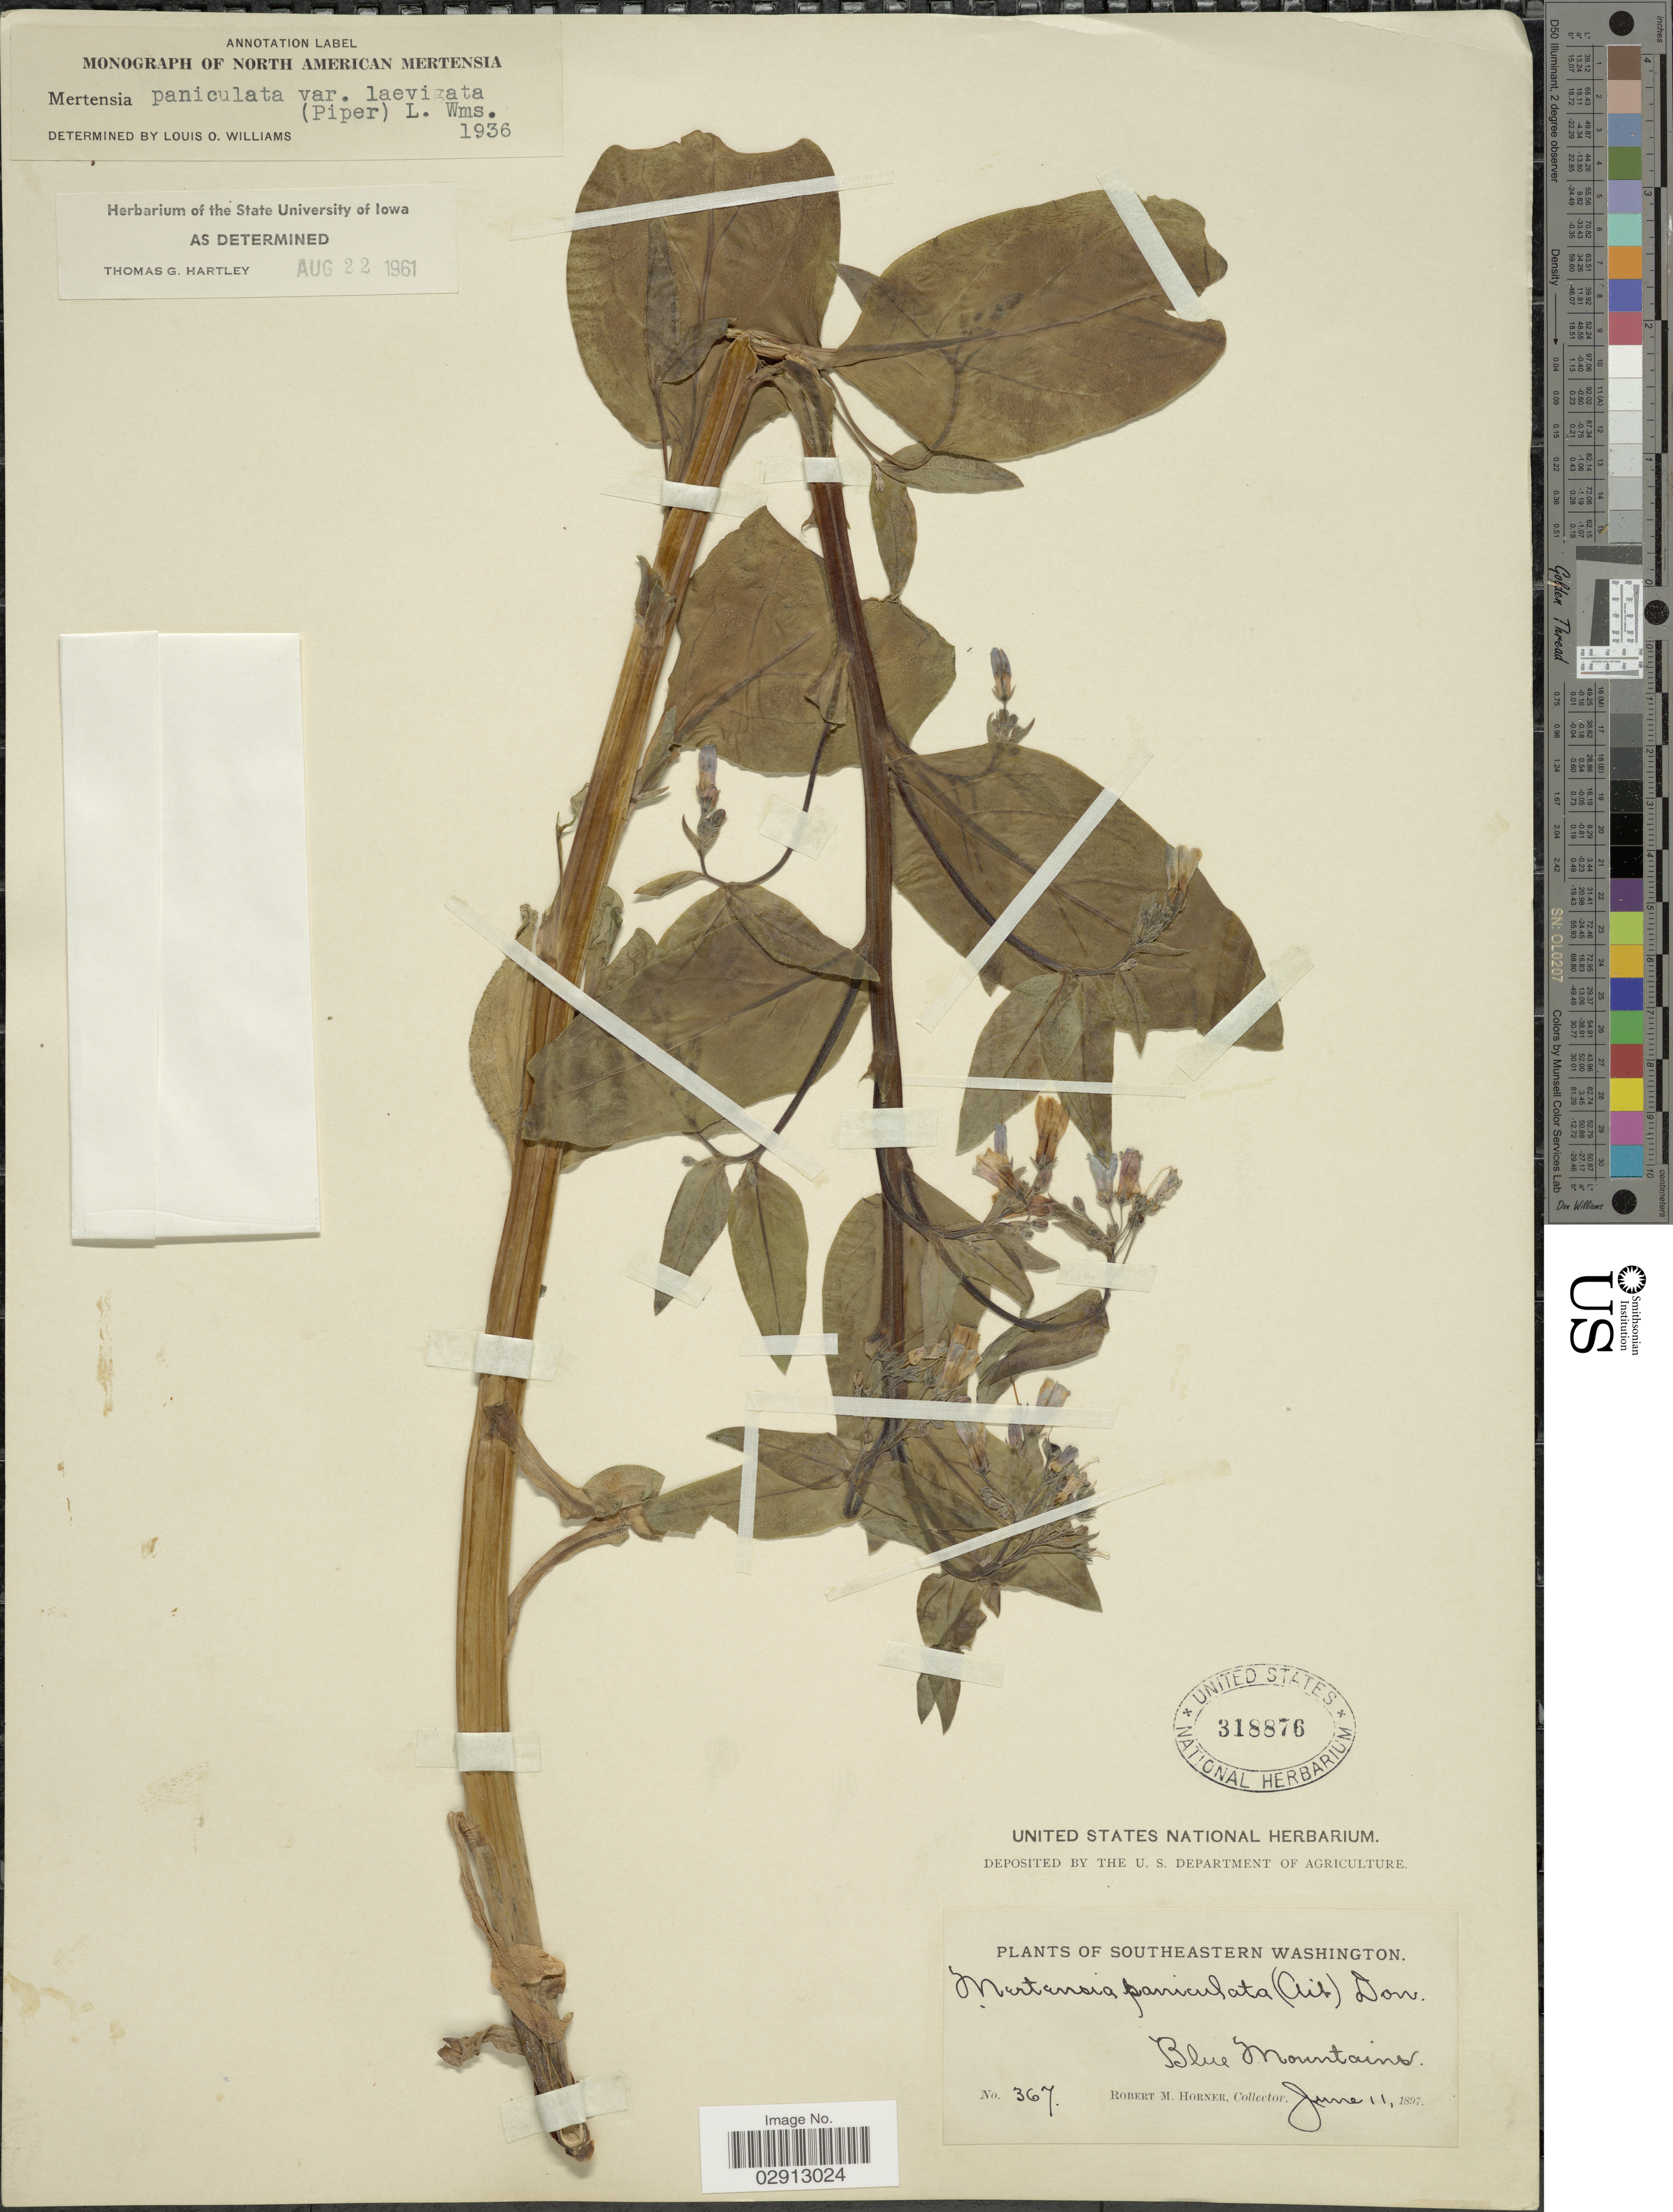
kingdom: Plantae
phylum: Tracheophyta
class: Magnoliopsida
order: Boraginales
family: Boraginaceae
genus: Mertensia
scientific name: Mertensia paniculata var. laevigata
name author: (Piper) L.O. Williams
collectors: R. Horner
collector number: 367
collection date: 1897-06-11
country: United States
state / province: Washington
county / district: Clallam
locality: Southeastern Washington. Blue Mountains.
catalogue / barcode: US 318876